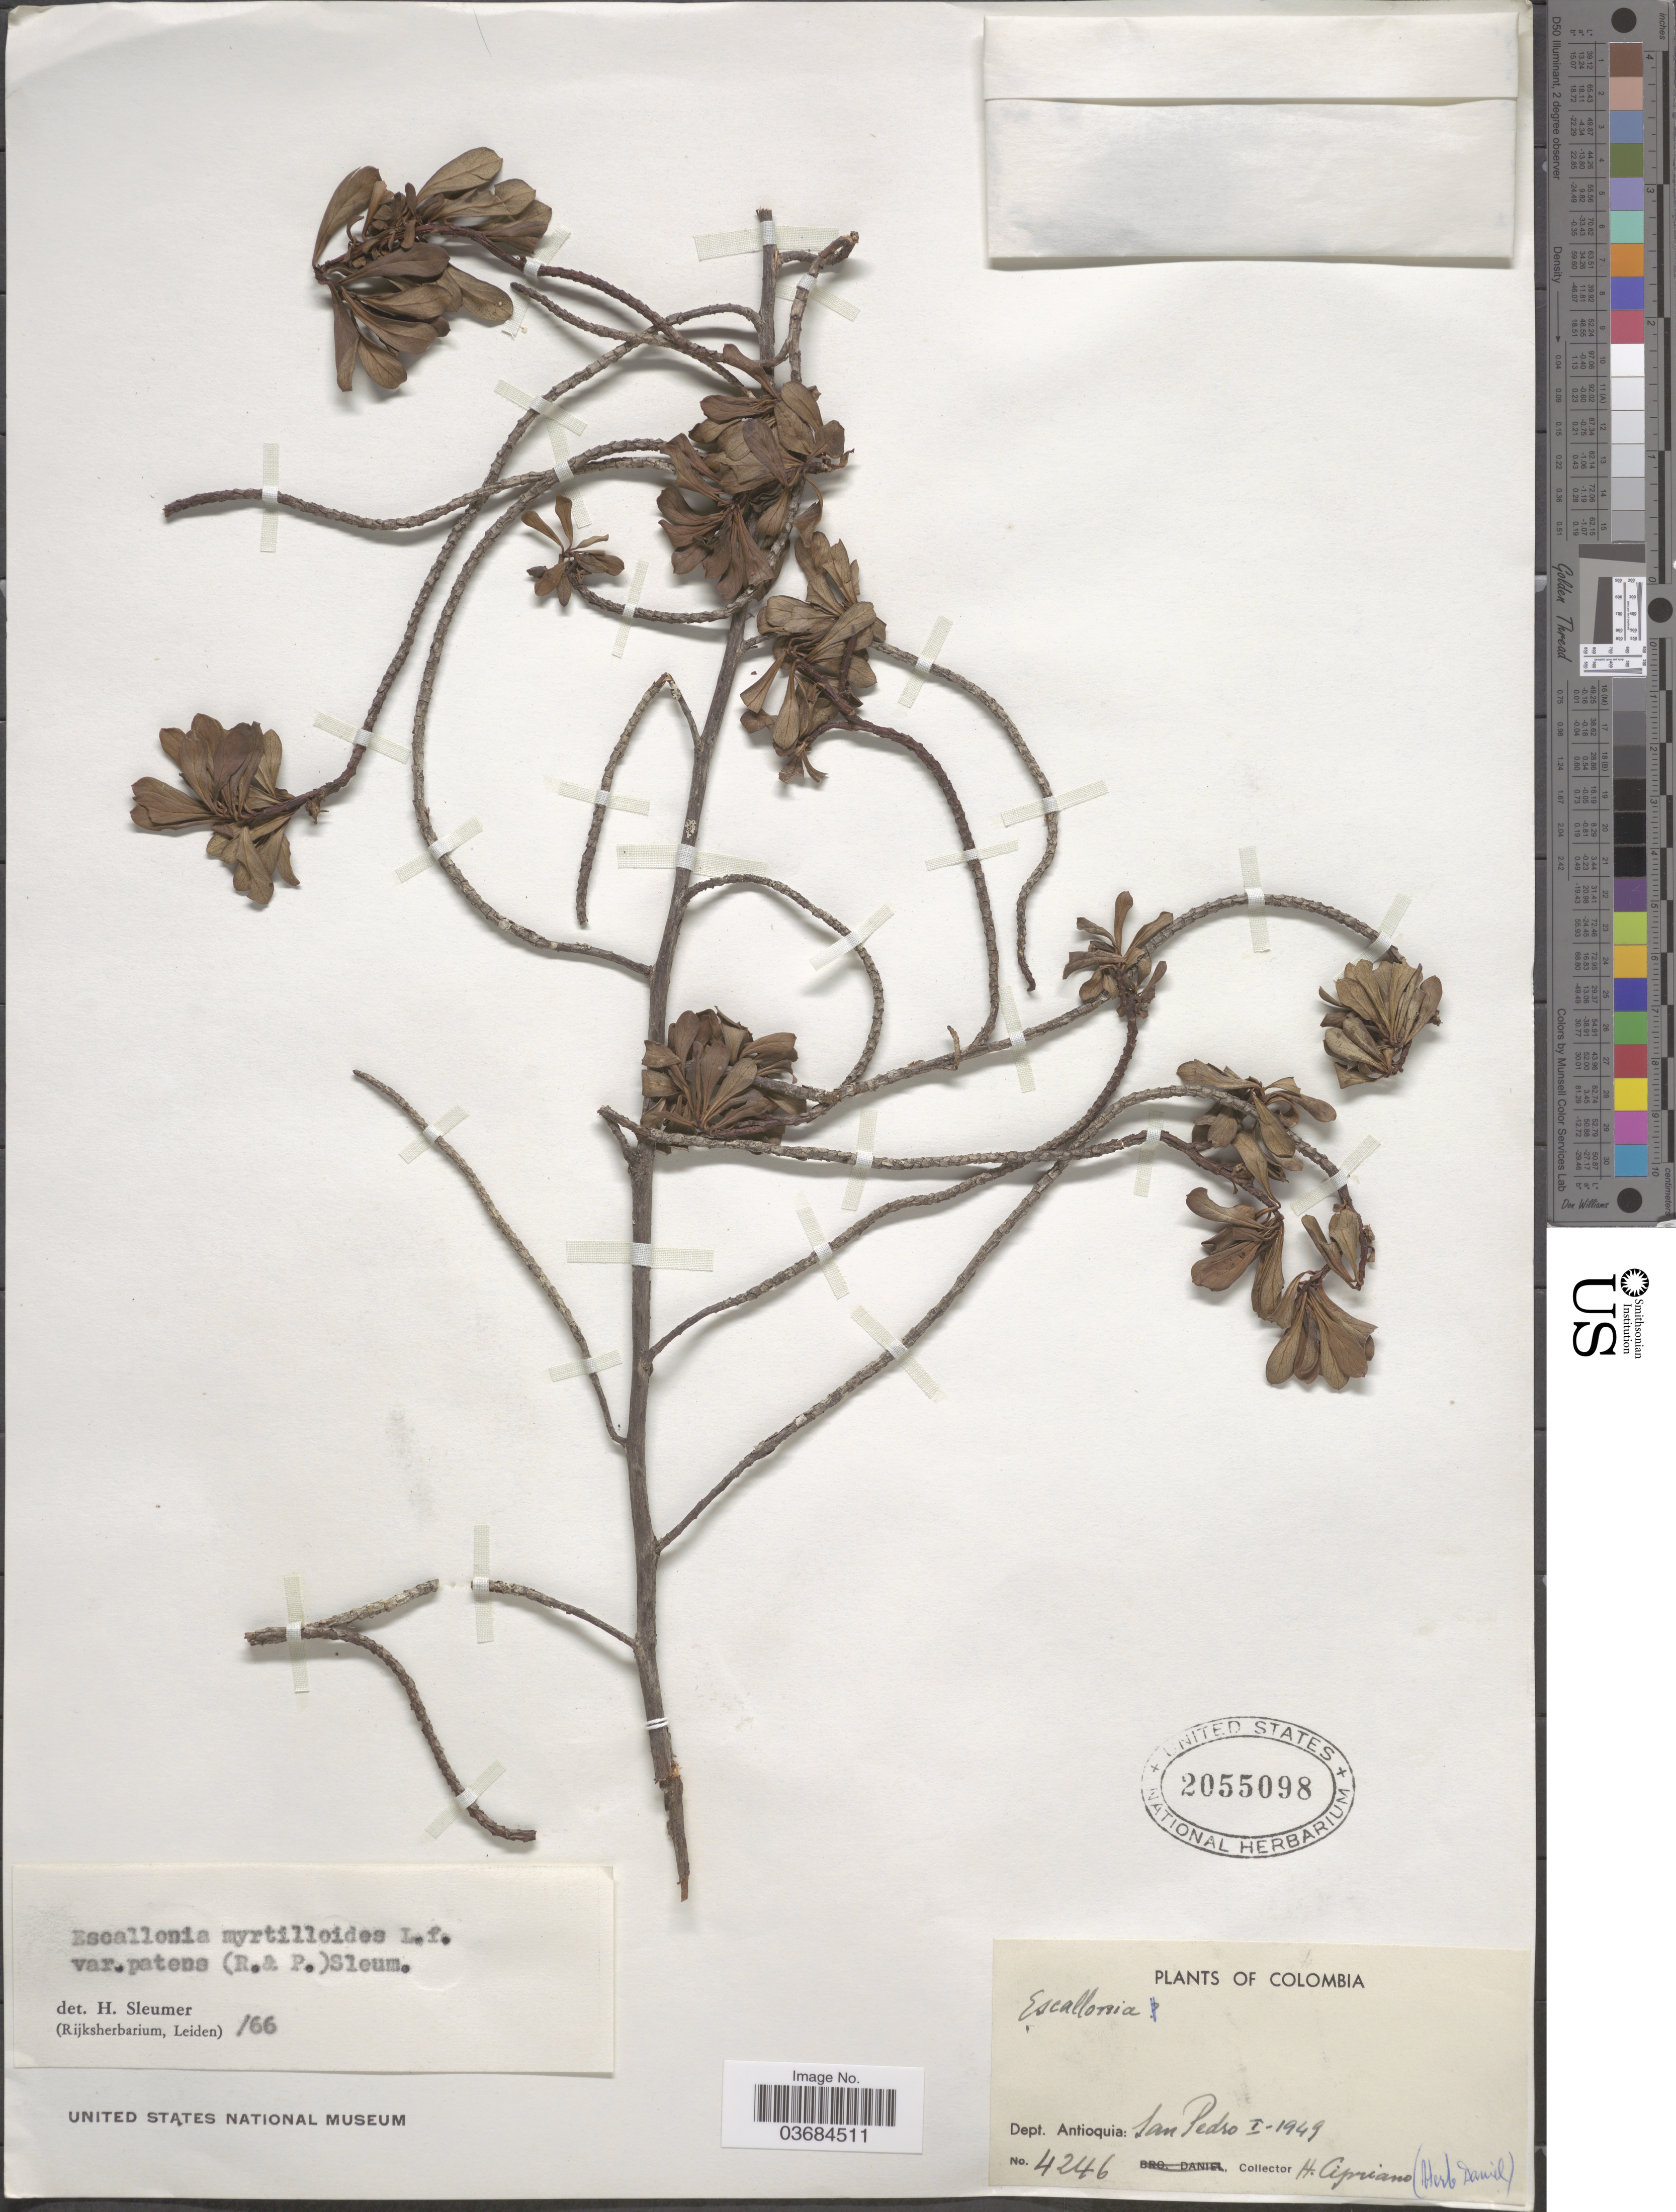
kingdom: Plantae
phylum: Tracheophyta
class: Magnoliopsida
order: Escalloniales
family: Escalloniaceae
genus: Escallonia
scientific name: Escallonia myrtilloides var. patens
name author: (Ruiz & Pavón) Sleumer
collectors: H. Cipriano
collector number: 4246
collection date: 1949-01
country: Colombia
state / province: Antioquia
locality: Dept. Antioquia: San Pedro.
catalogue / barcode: US 2055098